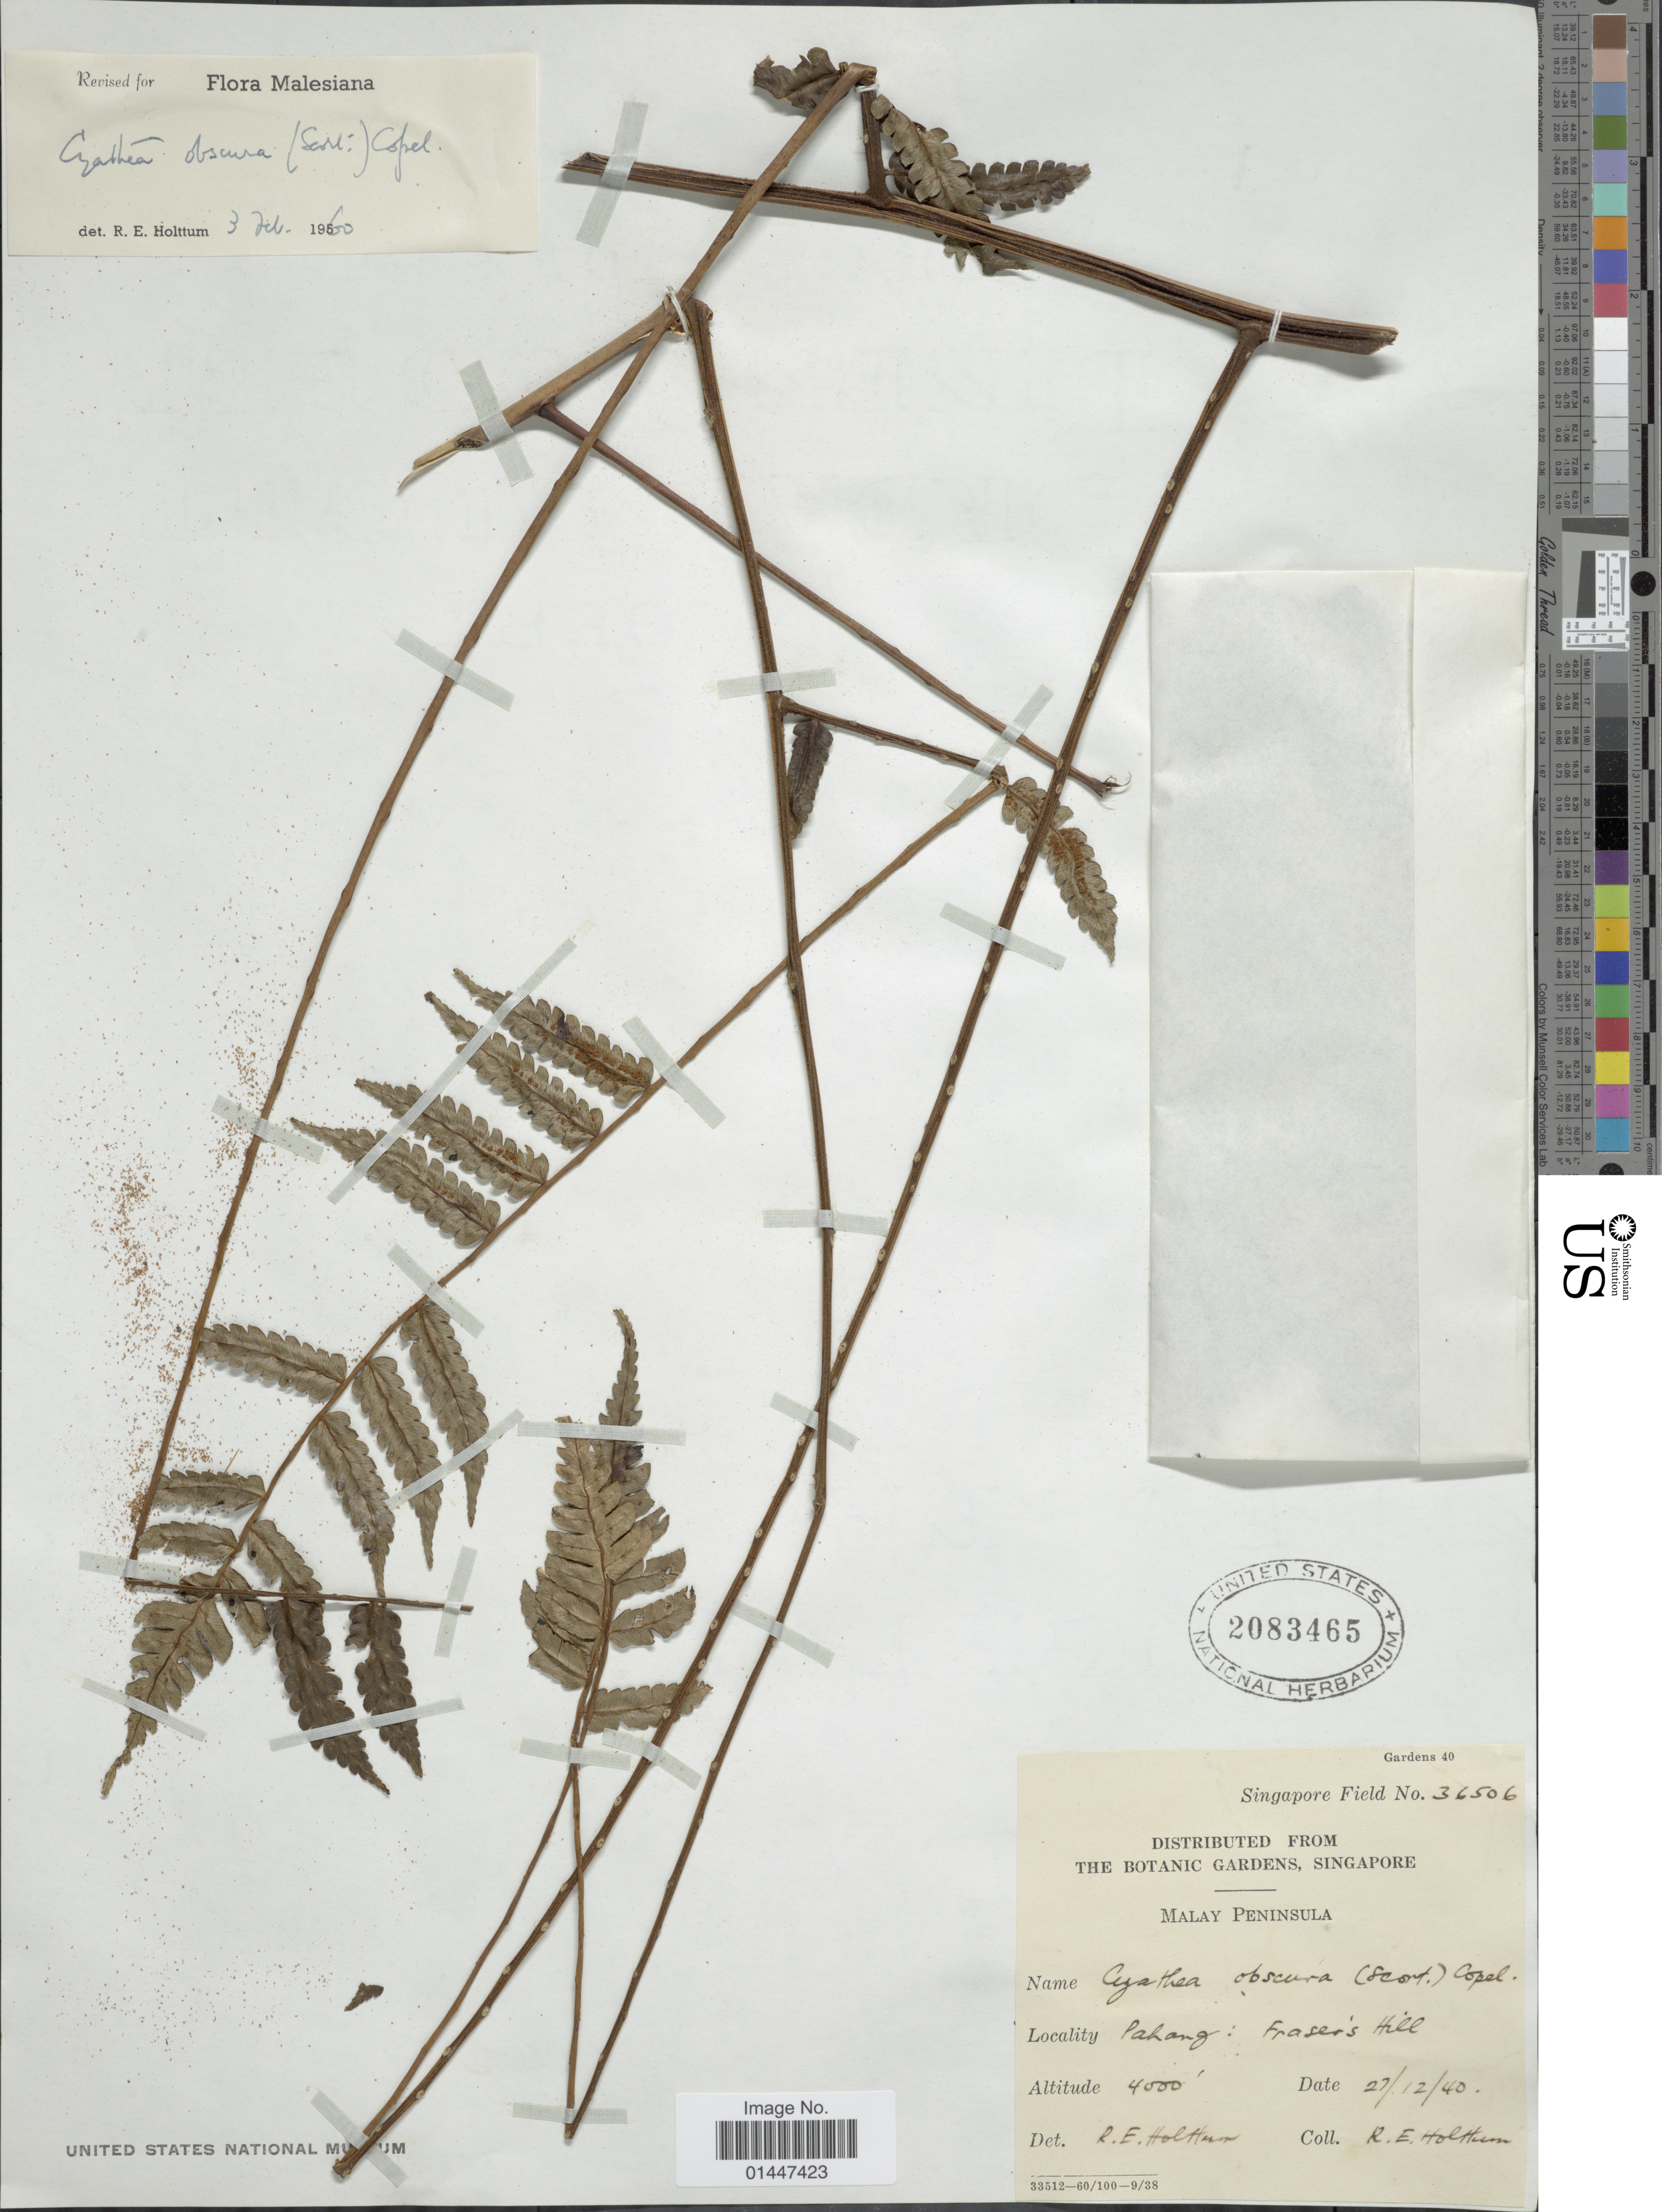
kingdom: Plantae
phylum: Tracheophyta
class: Polypodiopsida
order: Cyatheales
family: Cyatheaceae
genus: Sphaeropteris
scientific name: Sphaeropteris obscura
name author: (Scort.) R.M. Tryon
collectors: R. E. Holttum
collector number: Singapore Field 36506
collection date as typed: Transcribed d/m/y: 27/12/40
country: Malaysia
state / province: Pahang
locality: Malay Peninsula. Frasers Hill.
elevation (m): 1219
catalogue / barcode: US 2083465